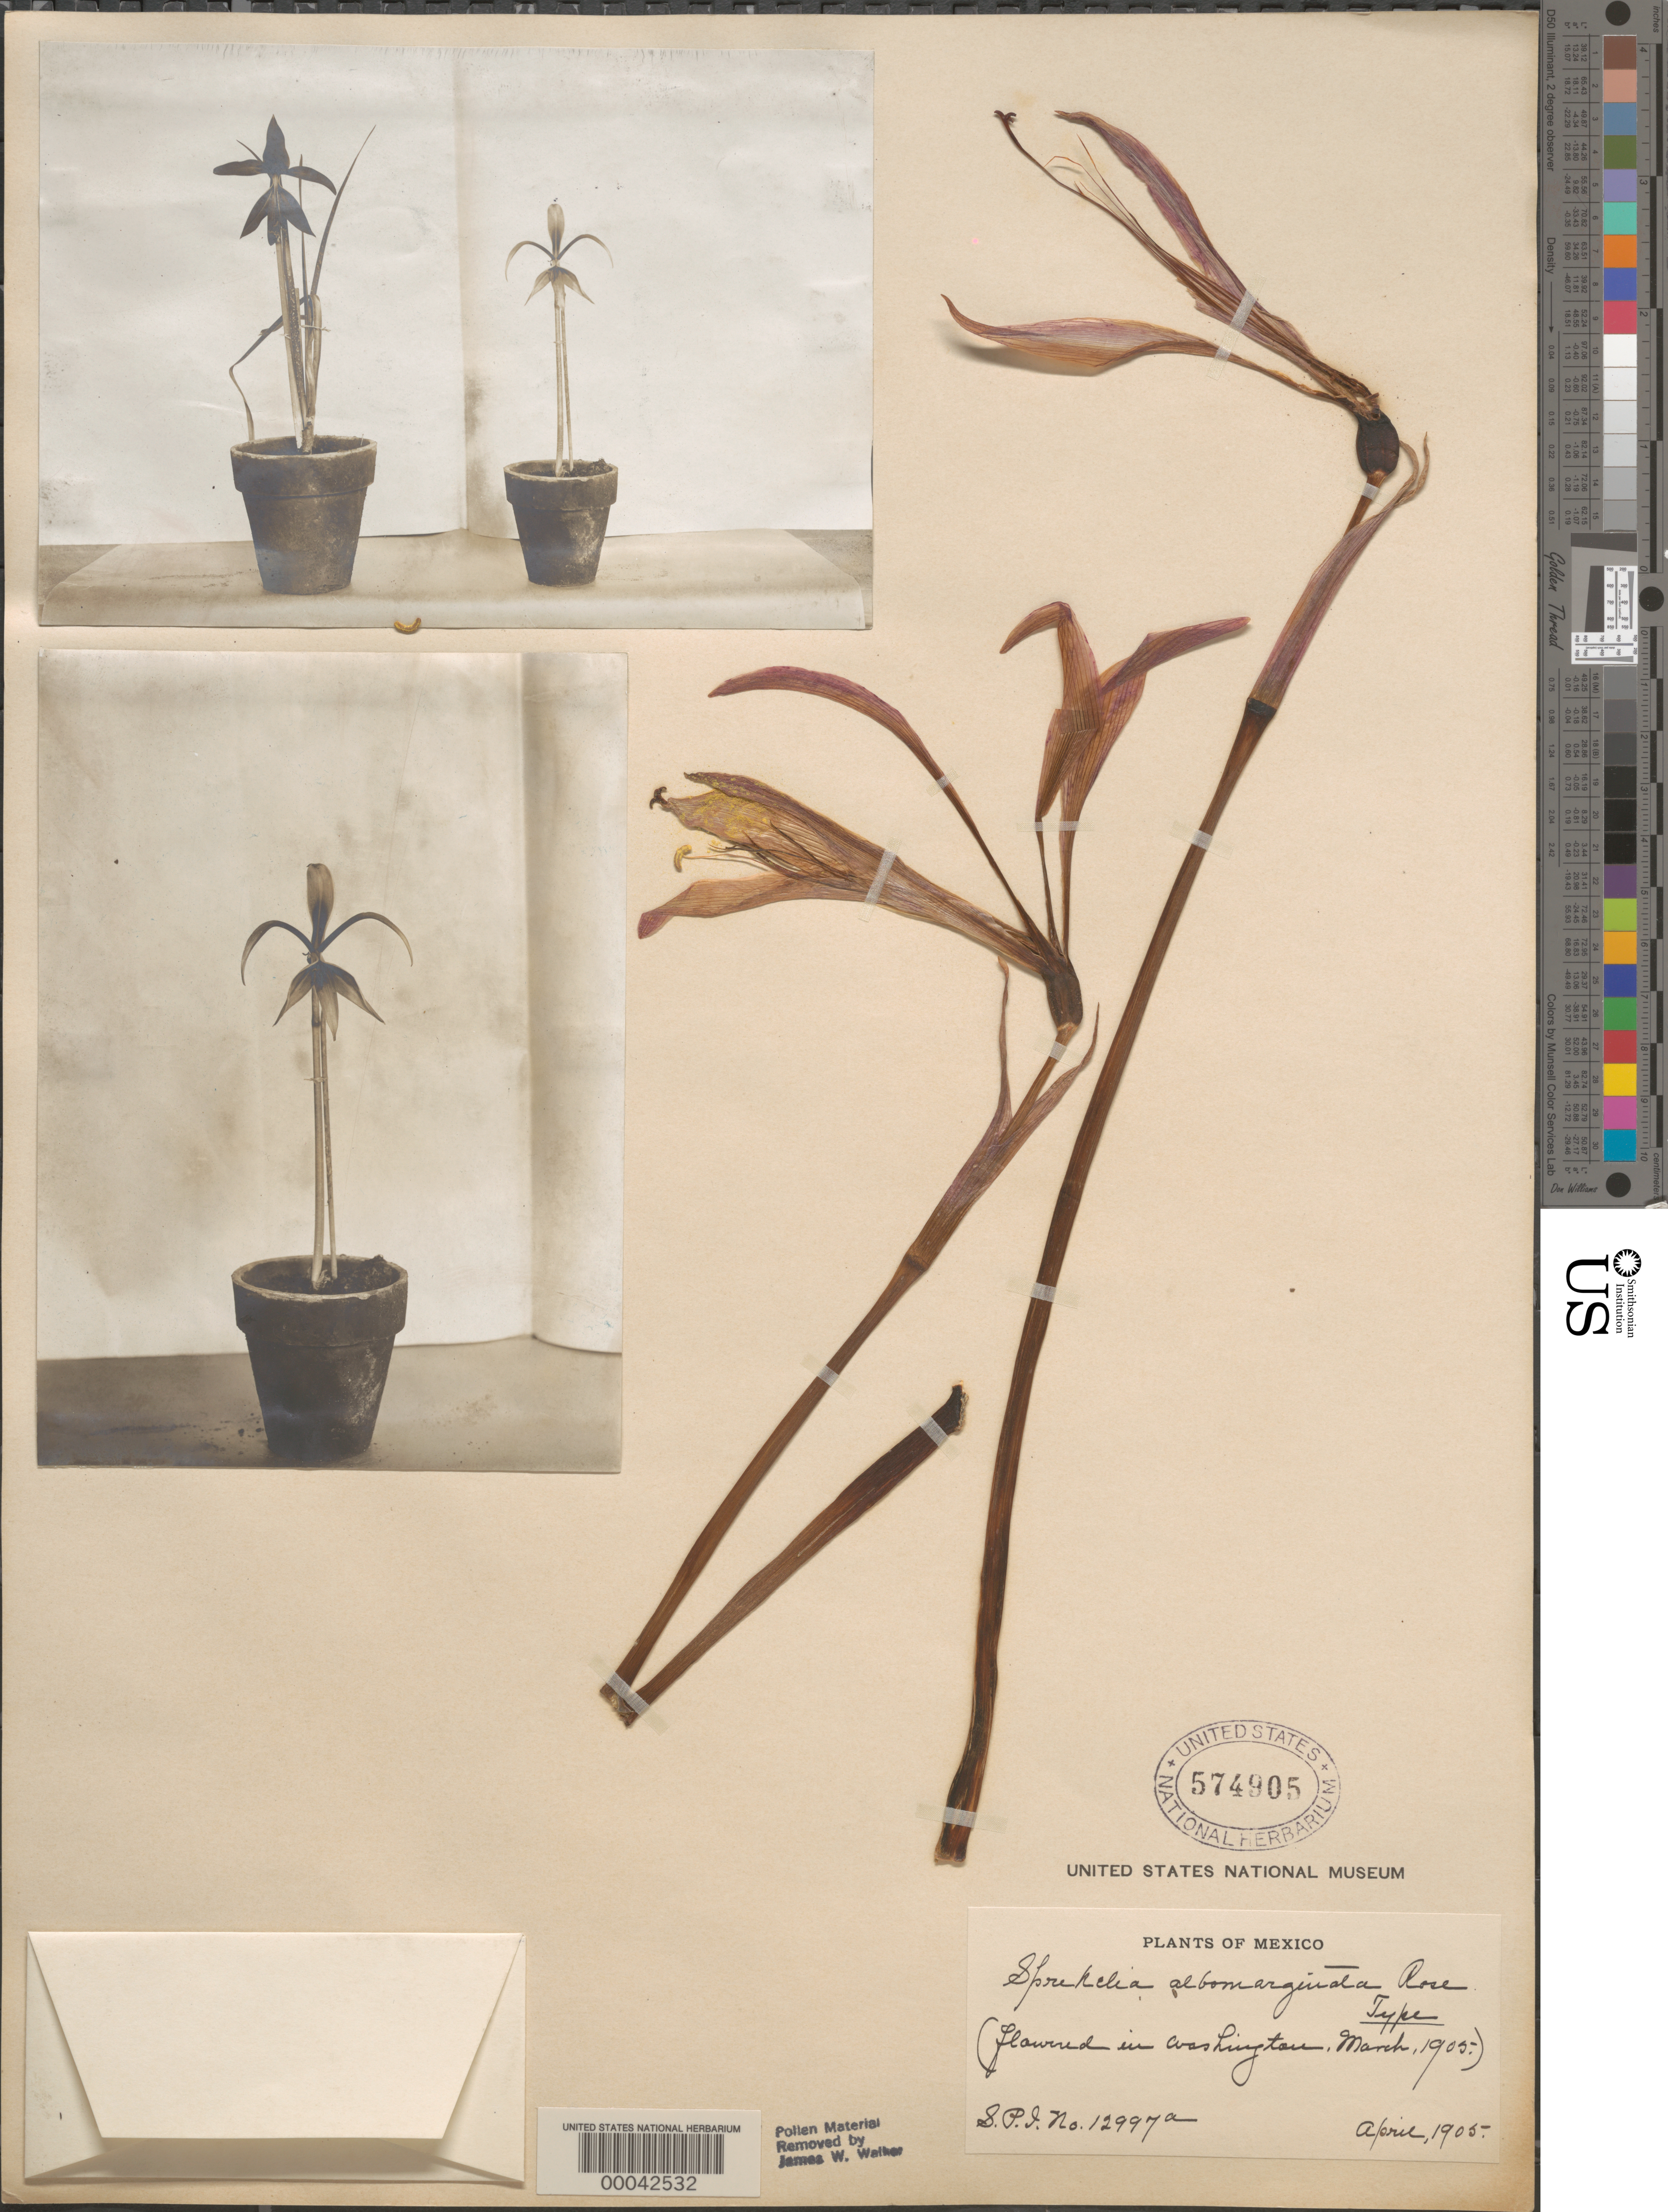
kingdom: Plantae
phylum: Tracheophyta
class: Liliopsida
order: Asparagales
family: Amaryllidaceae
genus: Sprekelia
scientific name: Sprekelia albomarginata Rose, ined.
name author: Rose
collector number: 12997a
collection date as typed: Apr 1905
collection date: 1905-04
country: Mexico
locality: E of Monserrat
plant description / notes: S.P.I. [?] no. 12997a. Apr. 1905. Flowered in Washington, Mar 1905. Pollen material removed by James W. Walker; Annotated as "type" of "Sprekelia albomarginata Rose", apparently an ined. name never published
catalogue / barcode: US 574905